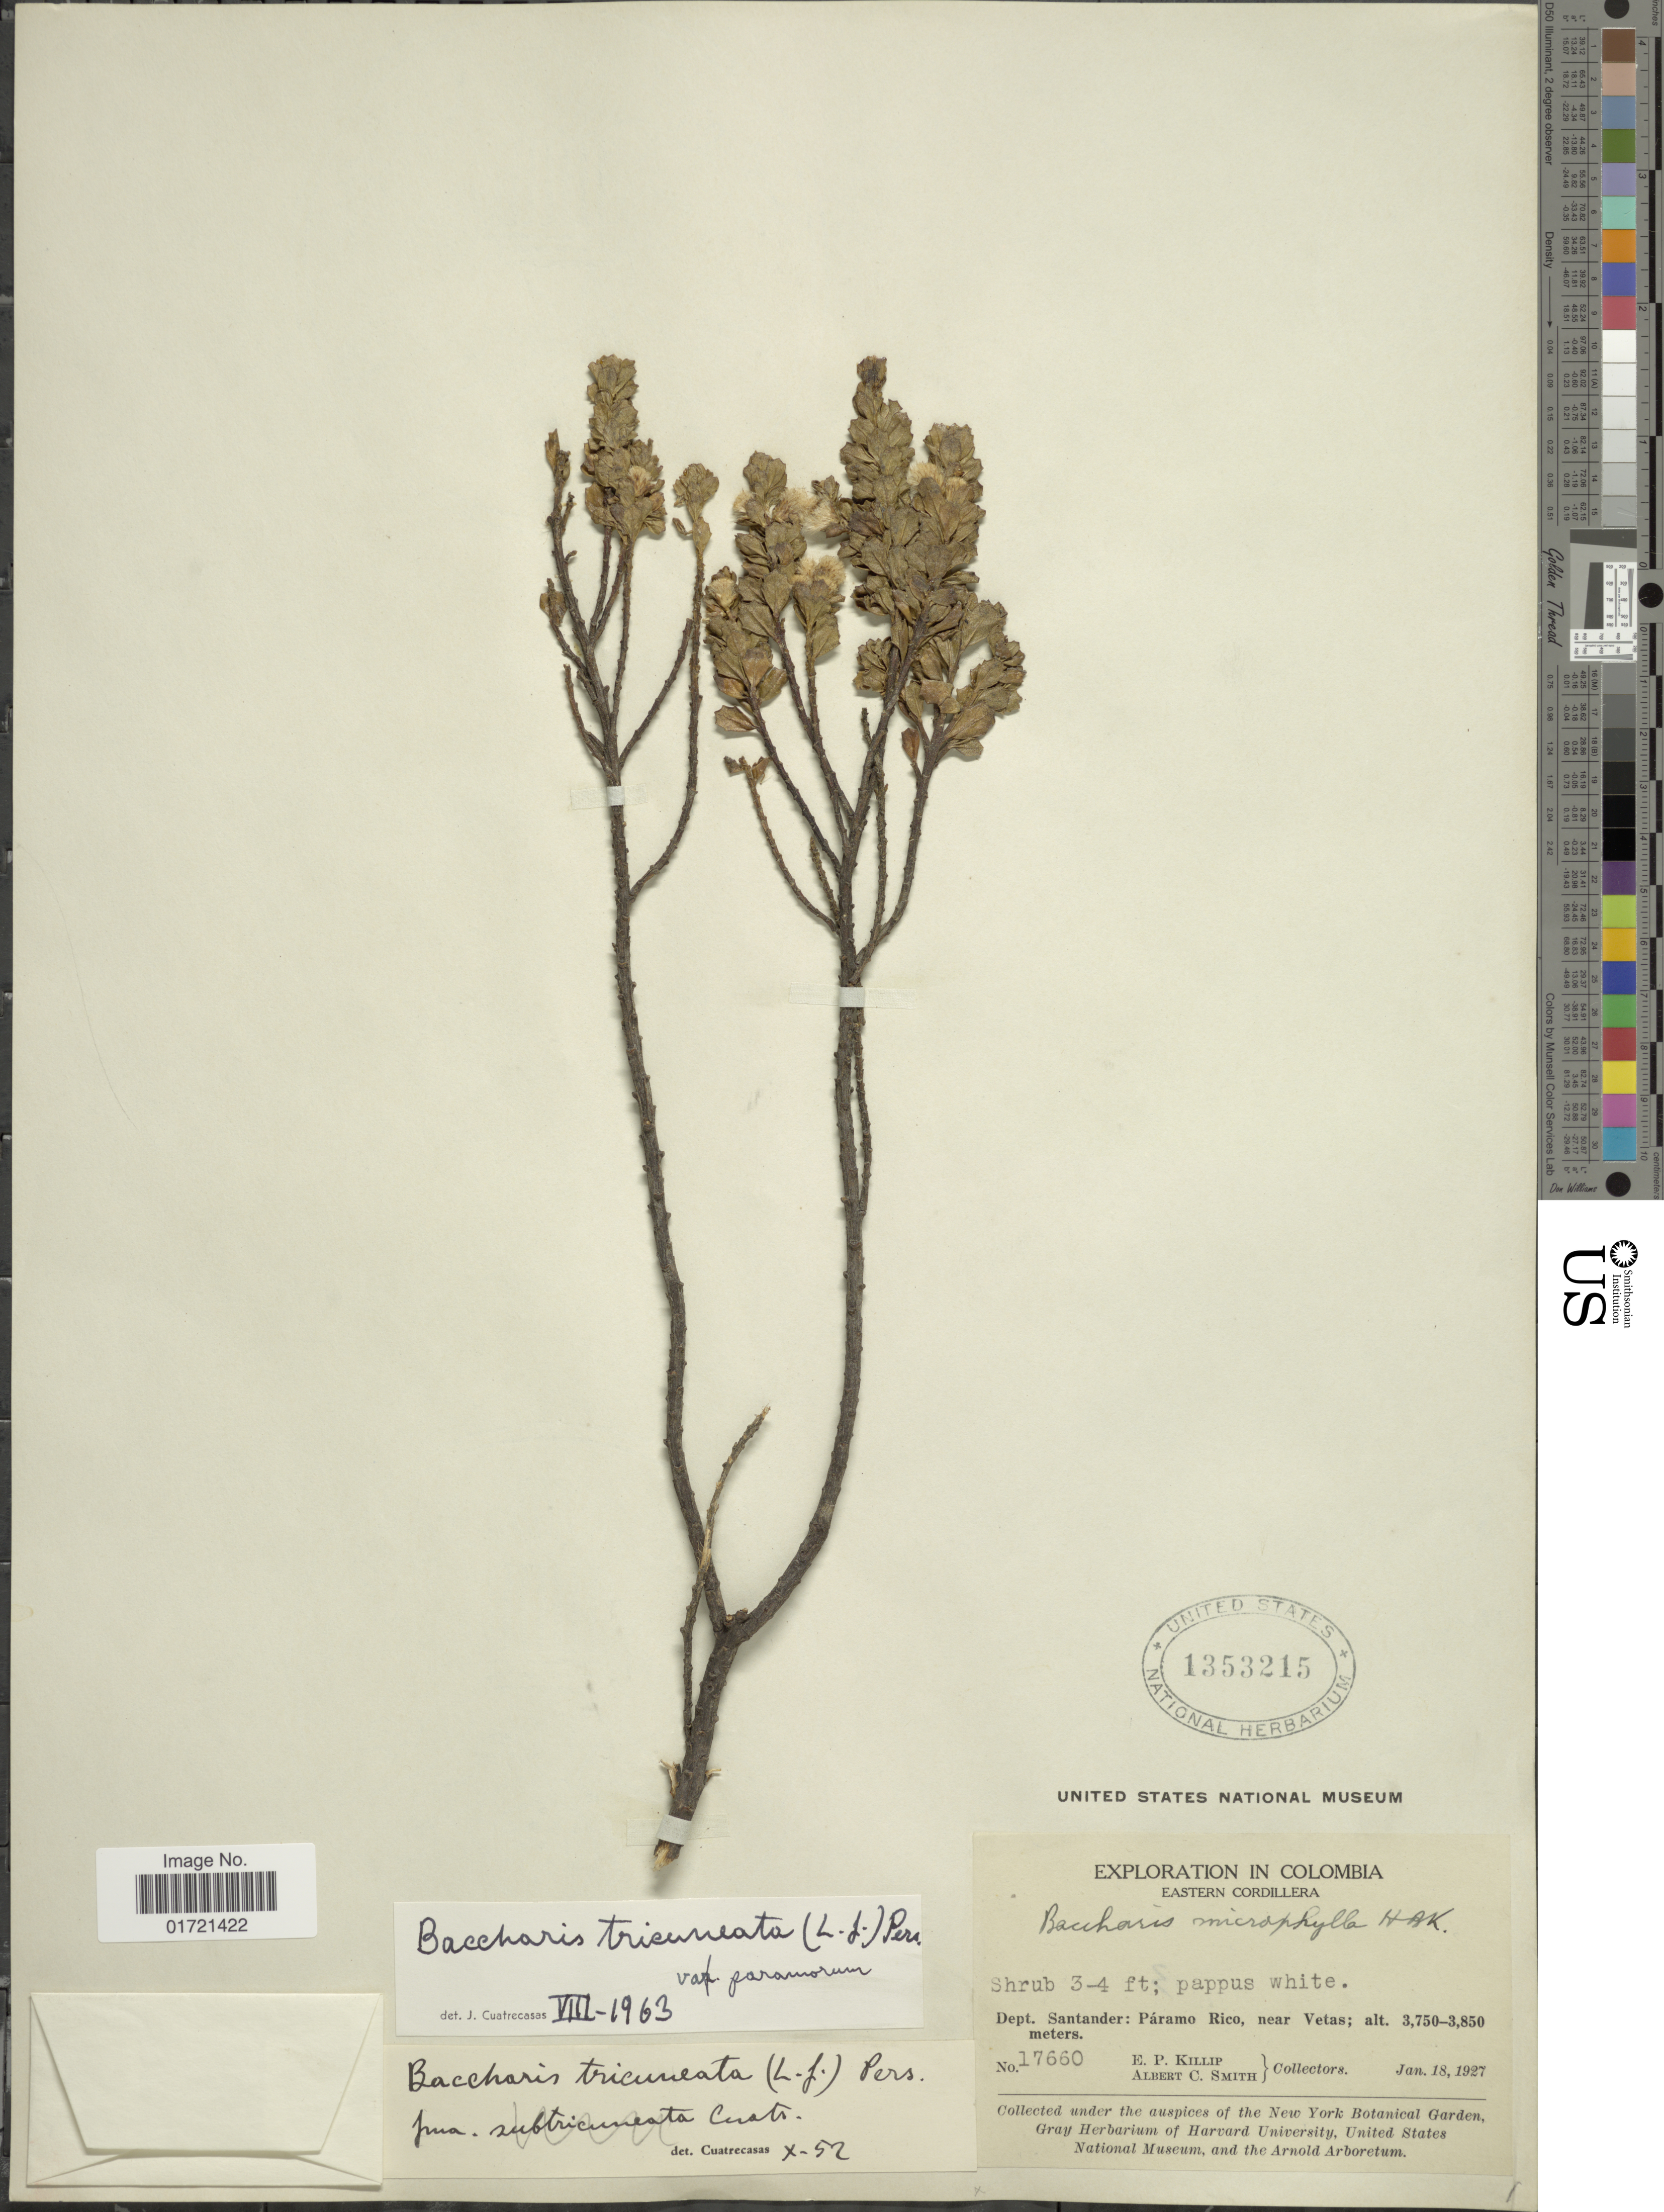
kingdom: Plantae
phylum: Tracheophyta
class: Magnoliopsida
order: Asterales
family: Asteraceae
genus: Baccharis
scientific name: Baccharis tricuneata var. paramorum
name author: Cuatrec.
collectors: E. P. Killip & A. C. Smith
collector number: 17660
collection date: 1927-01-18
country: Colombia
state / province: Santander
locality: Eastern Cordillera, Paramo Rico, near Vetas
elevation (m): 3750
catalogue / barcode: US 1353215